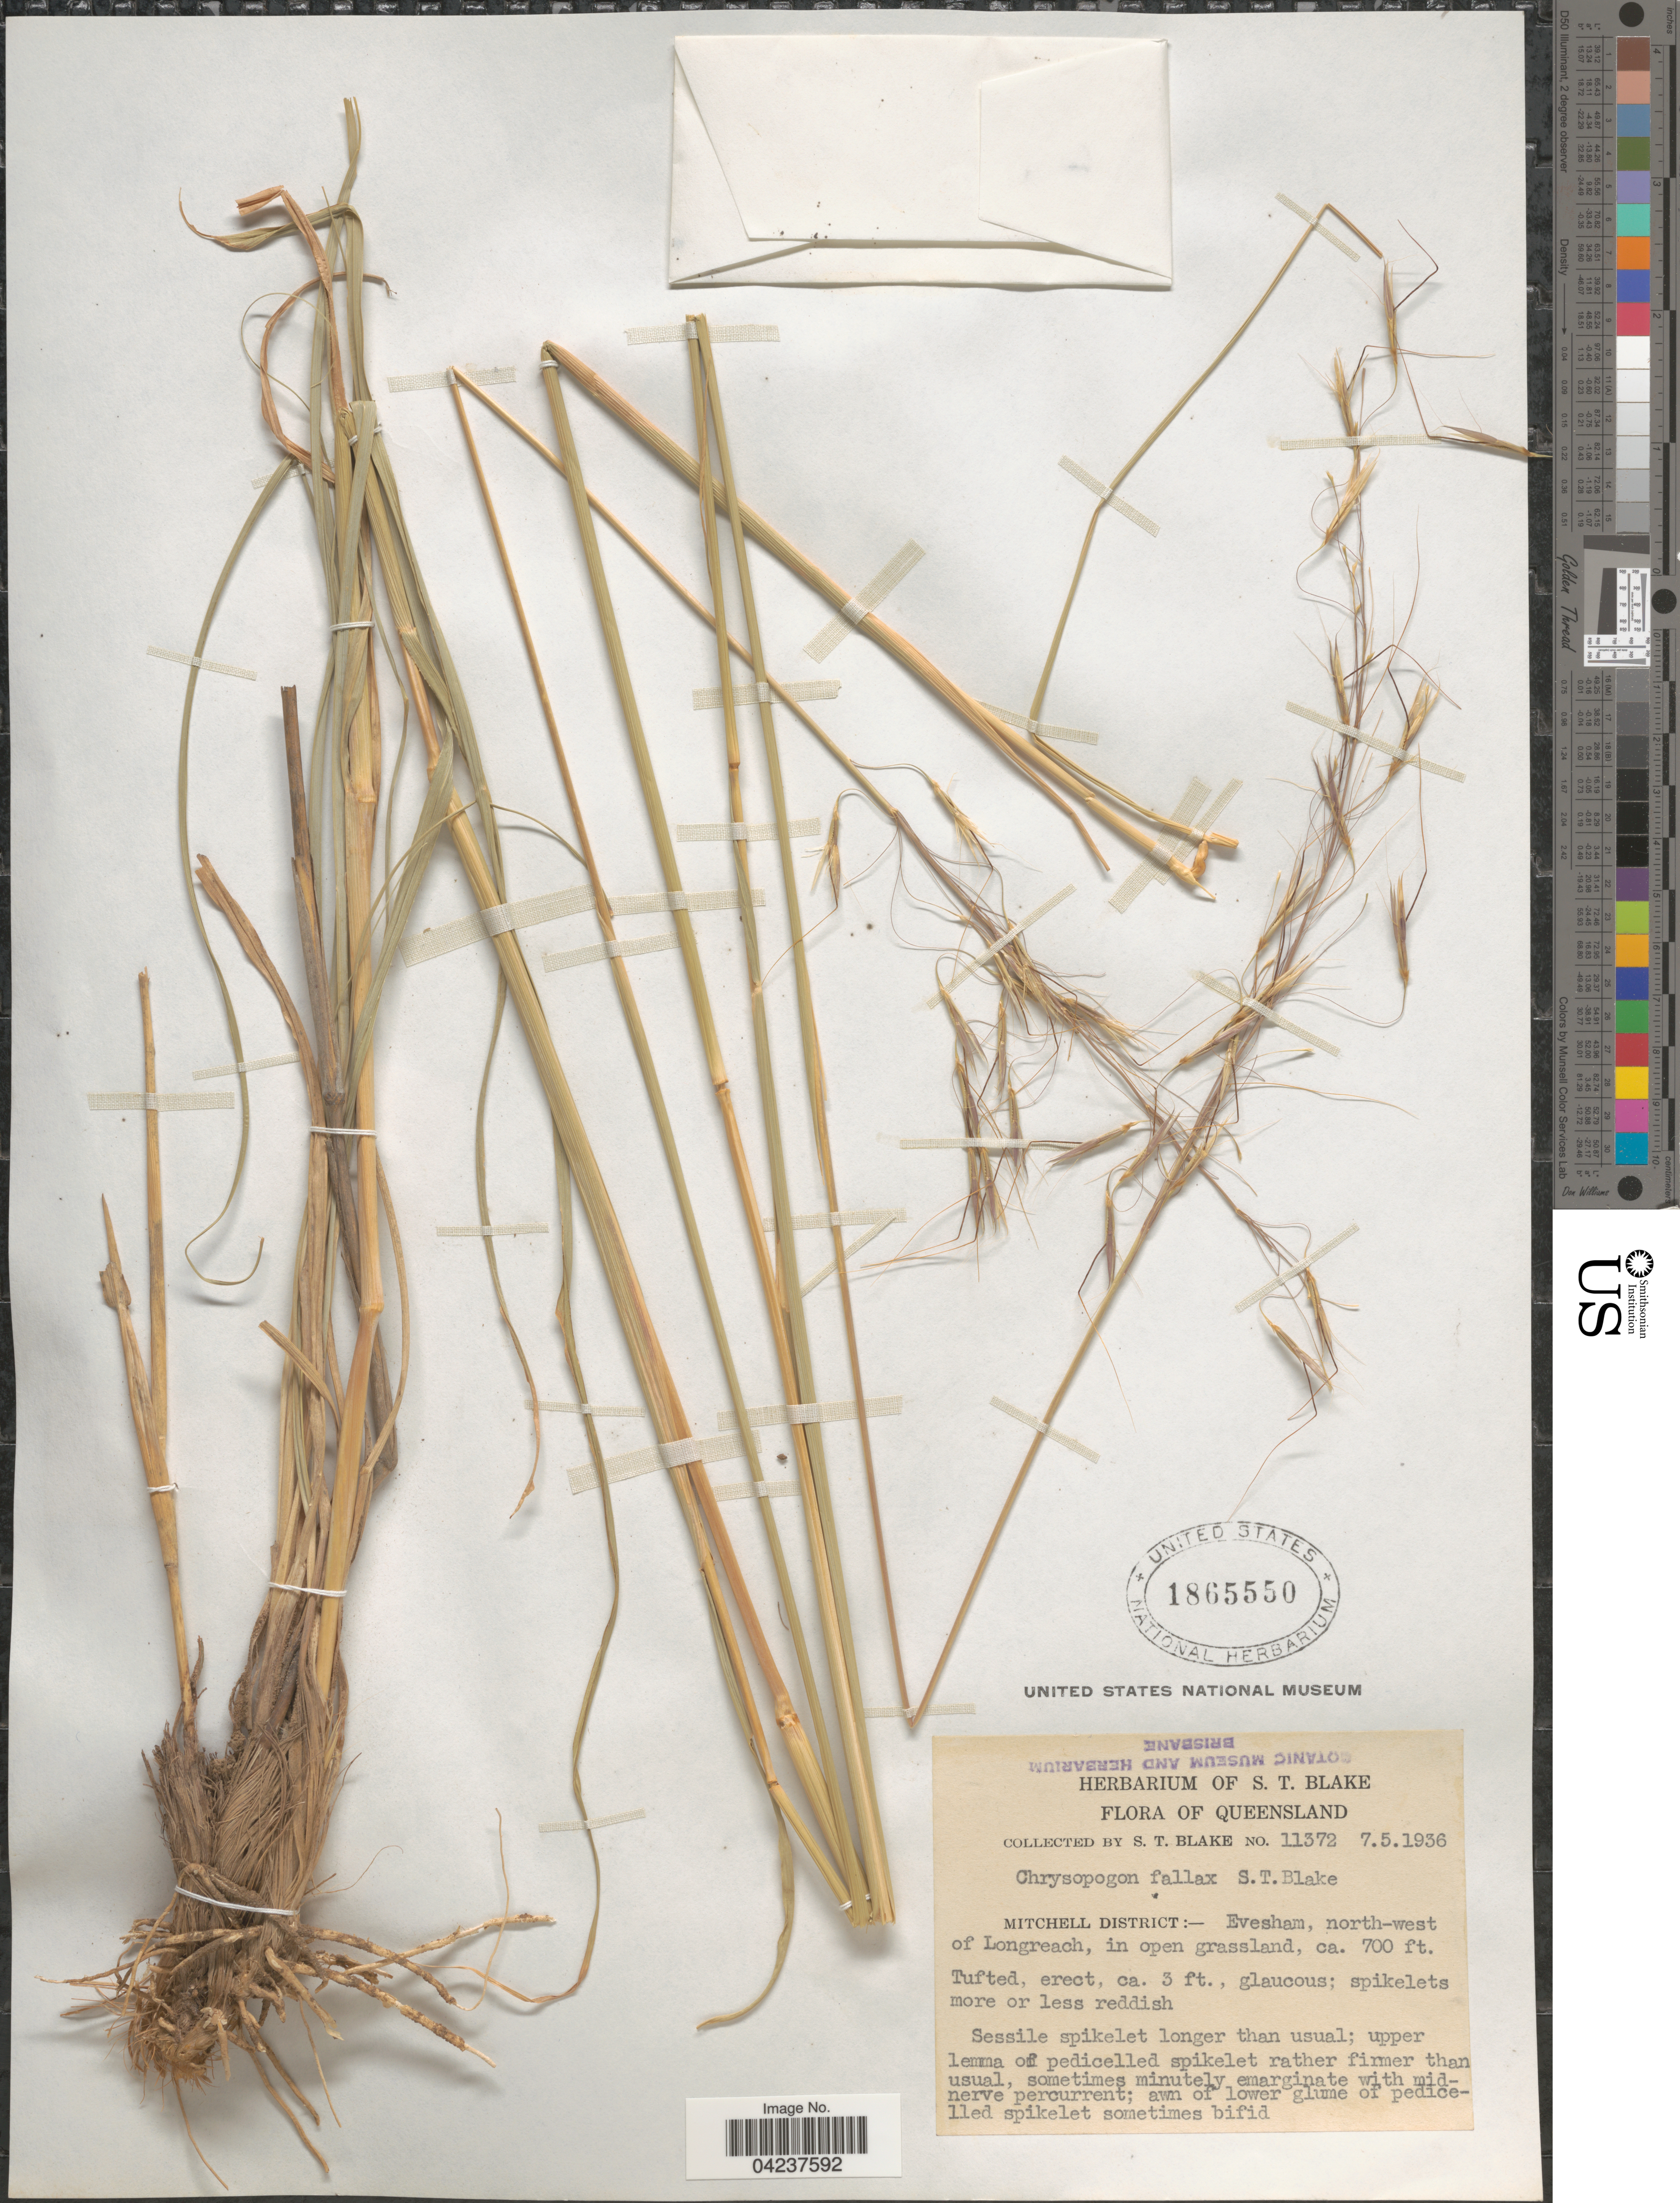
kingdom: Plantae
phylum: Tracheophyta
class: Liliopsida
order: Poales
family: Poaceae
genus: Chrysopogon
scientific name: Chrysopogon fallax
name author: S.T. Blake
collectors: S. T. Blake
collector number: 11372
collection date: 1936-05-07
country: Australia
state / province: Queensland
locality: Mitchell District:- Evesham, north-west of Longreach.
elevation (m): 213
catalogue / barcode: US 1865550